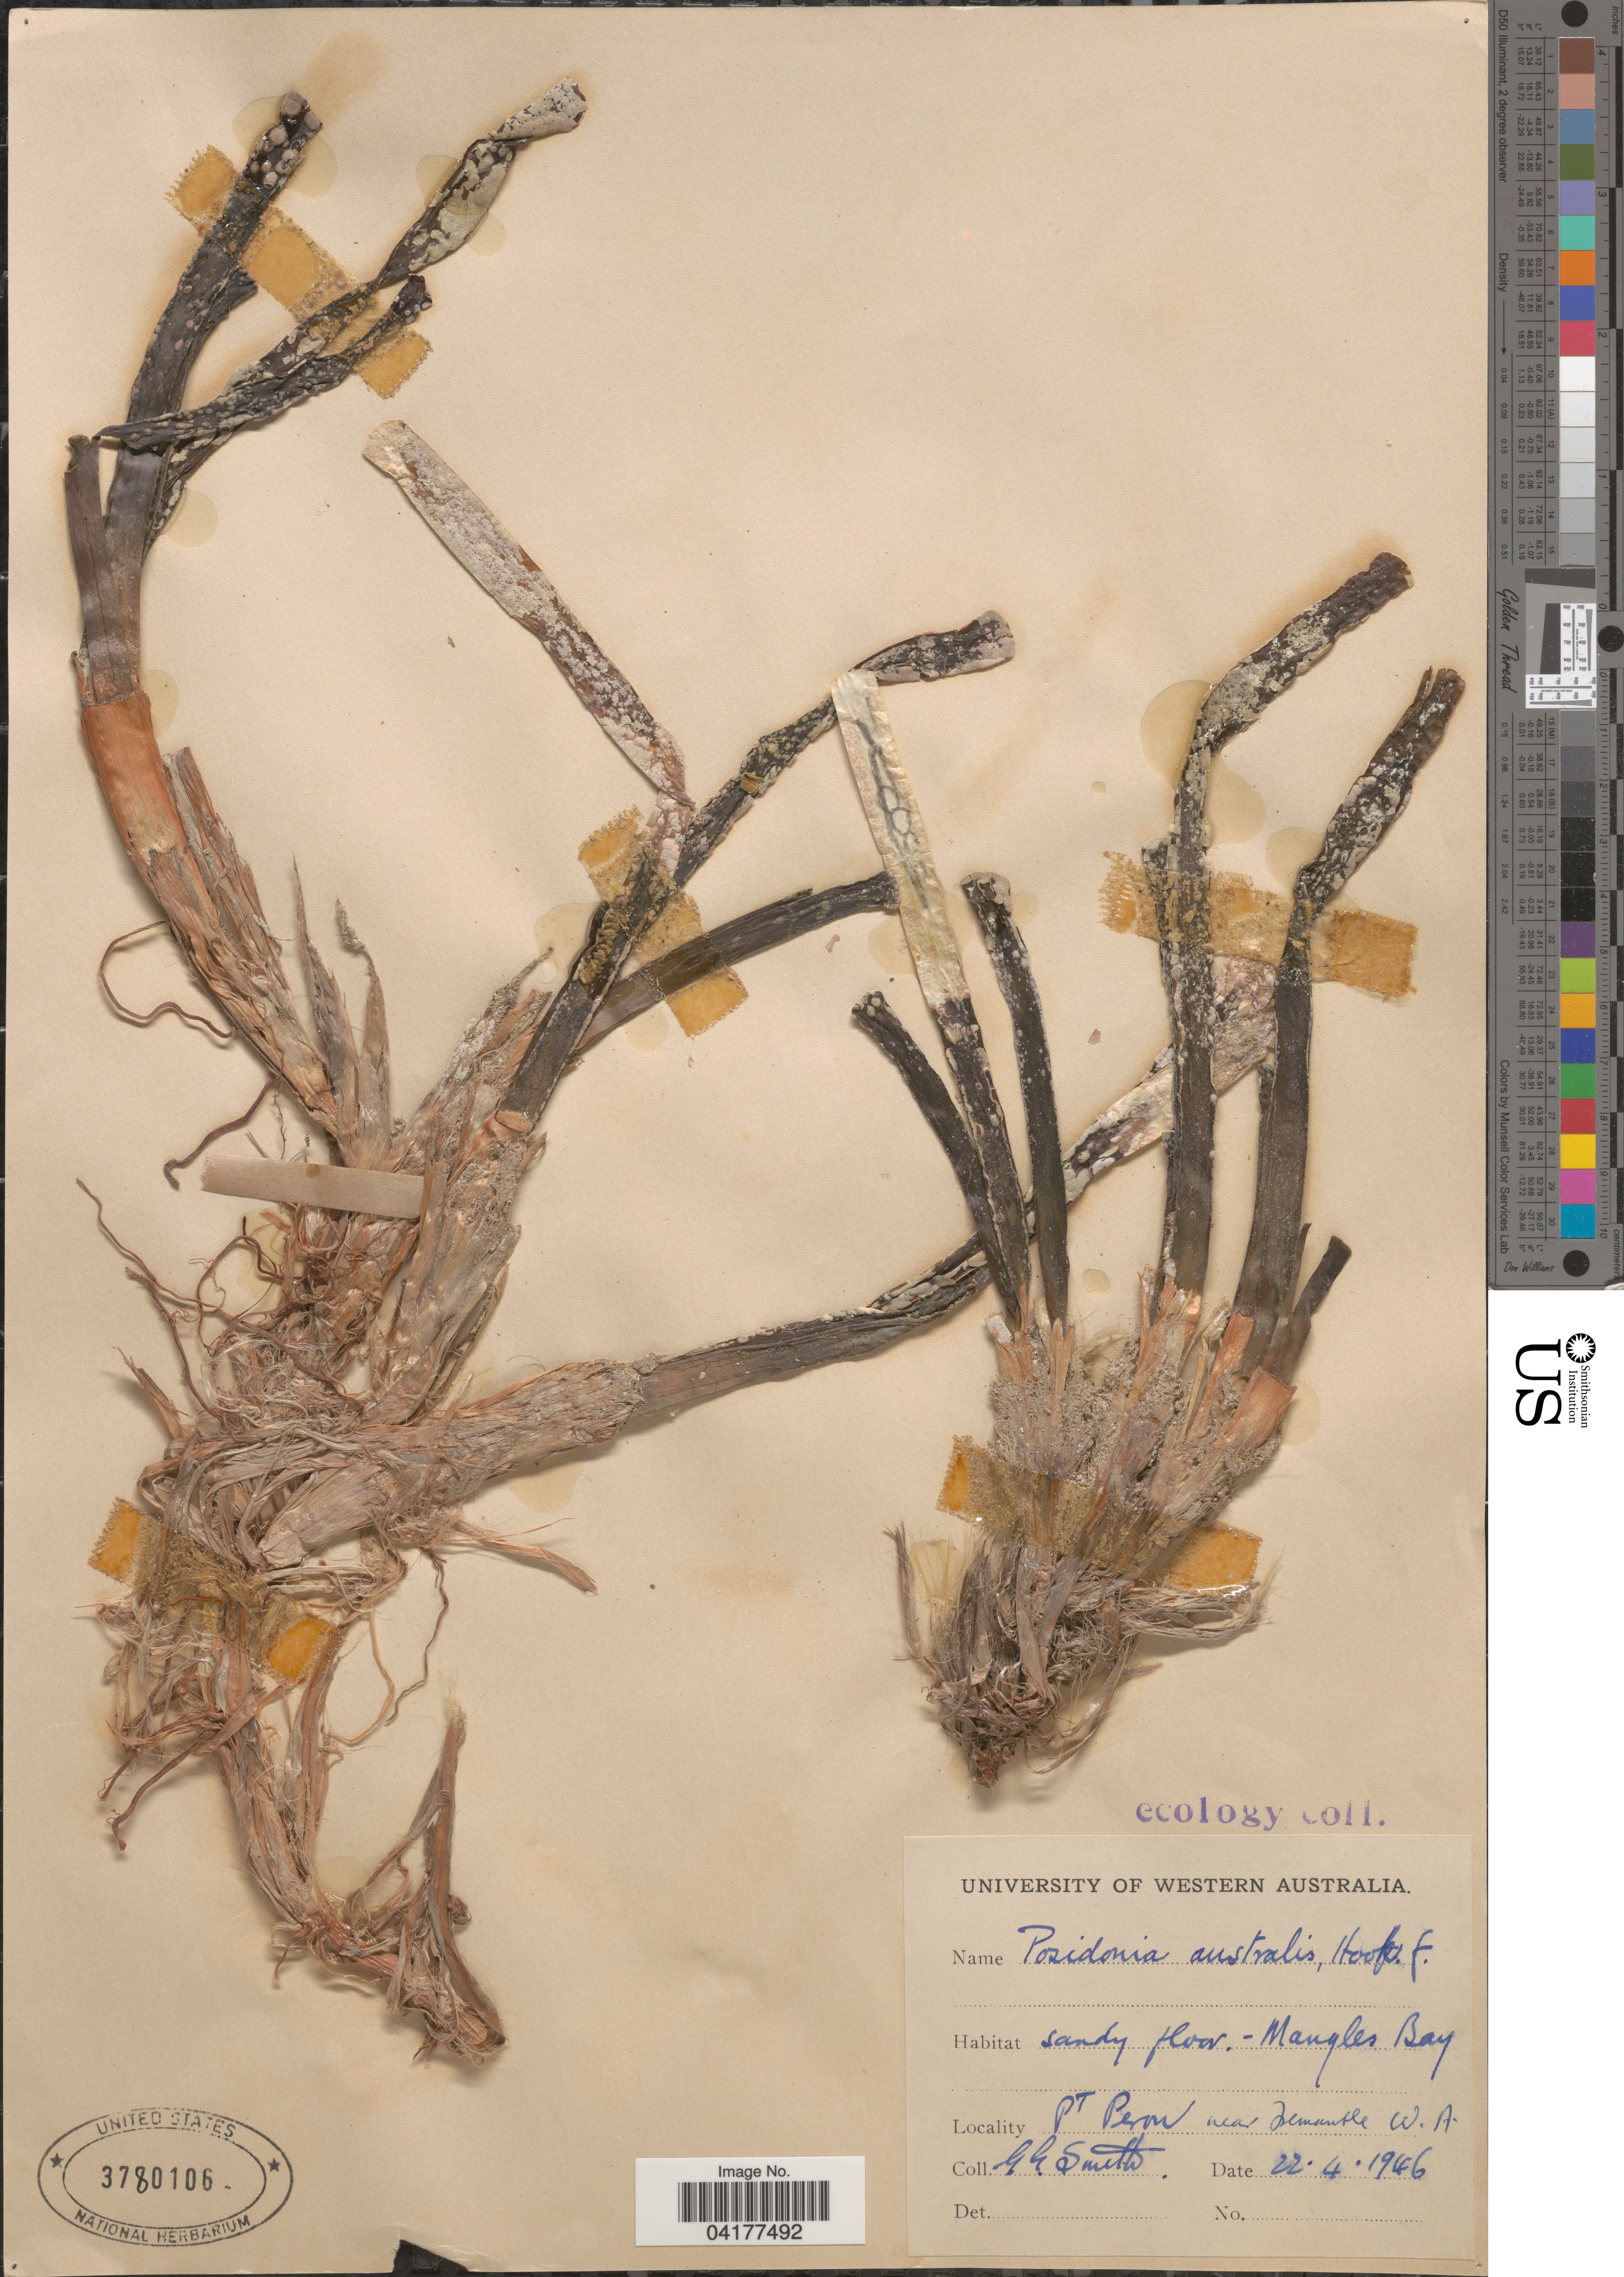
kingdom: Plantae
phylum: Tracheophyta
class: Liliopsida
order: Alismatales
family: Posidoniaceae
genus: Posidonia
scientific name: Posidonia australis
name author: Hook. f.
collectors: G. G. Smith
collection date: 1946-04-22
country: Australia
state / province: Western Australia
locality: Mangles Bay. Pt Peron near Fremantle.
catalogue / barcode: US 3780106